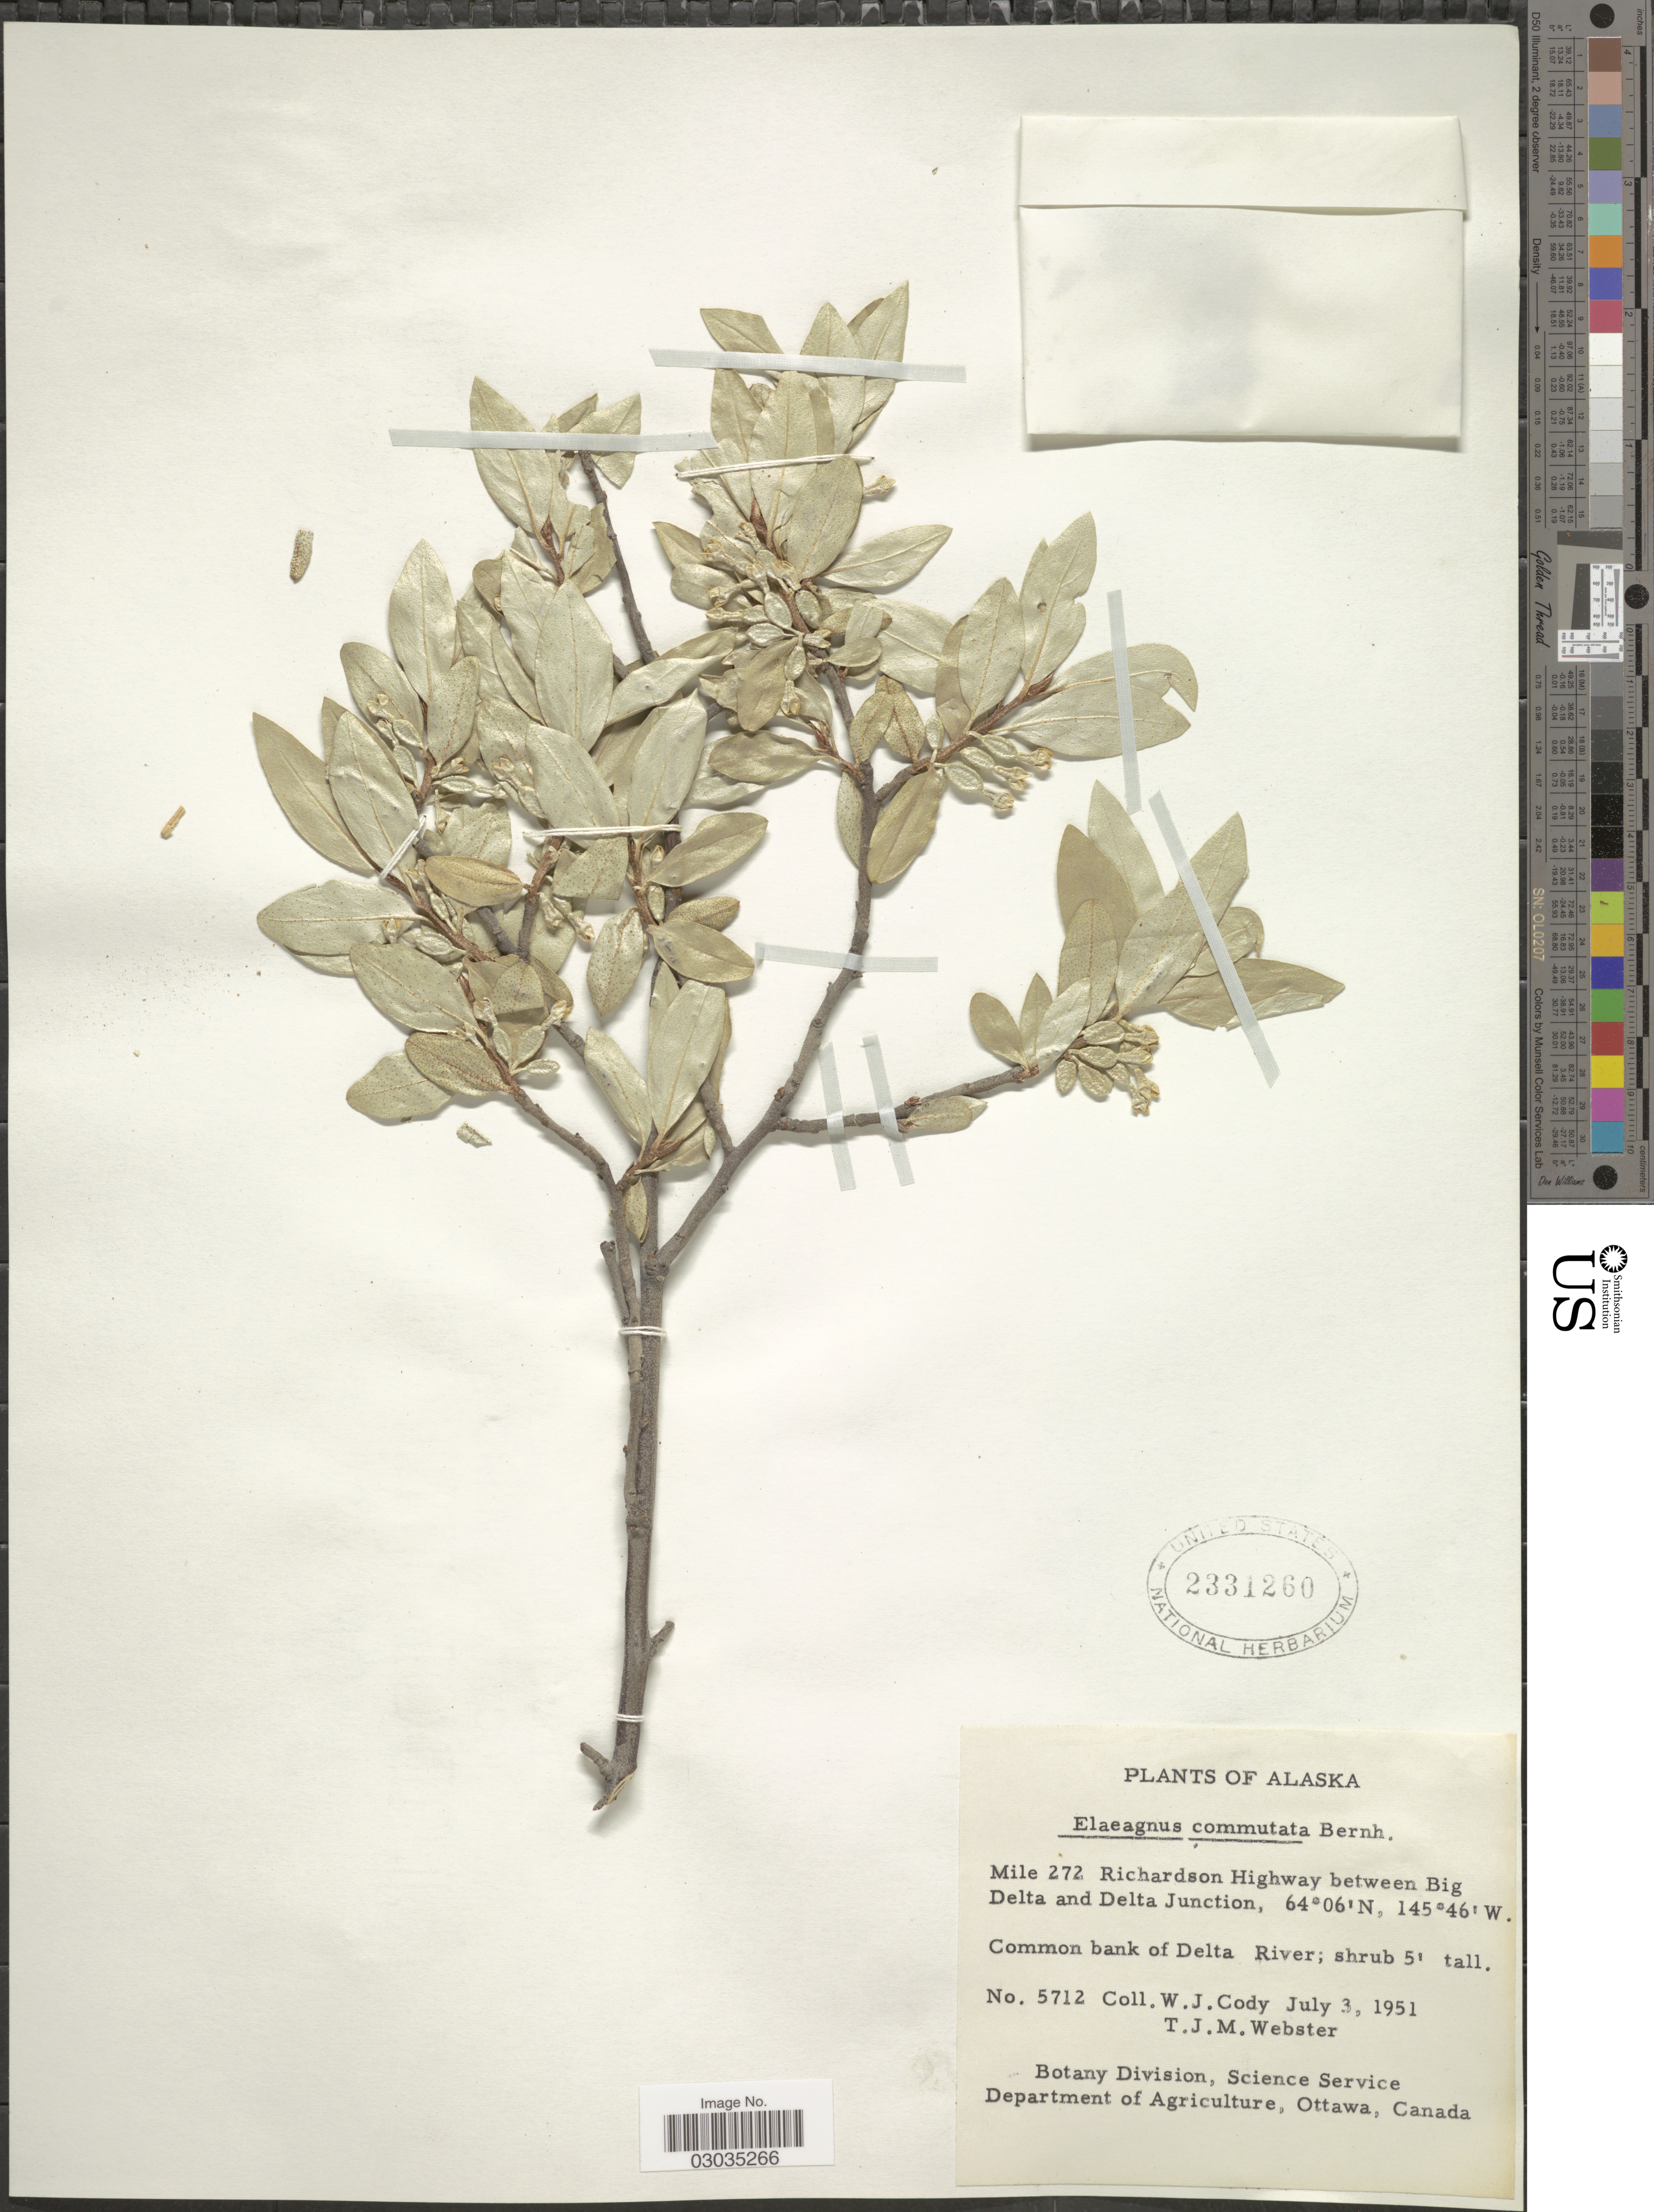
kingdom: Plantae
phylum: Tracheophyta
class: Magnoliopsida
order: Rosales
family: Elaeagnaceae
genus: Elaeagnus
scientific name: Elaeagnus commutata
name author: Bernh. ex Rydb.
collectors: W. Cody & T. J. Webster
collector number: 5712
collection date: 1951-07-03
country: United States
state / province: Alaska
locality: Mile 272 Richardson Highway between Big Delta and Delta Junction, Common bank of Delta.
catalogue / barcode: US 2331260